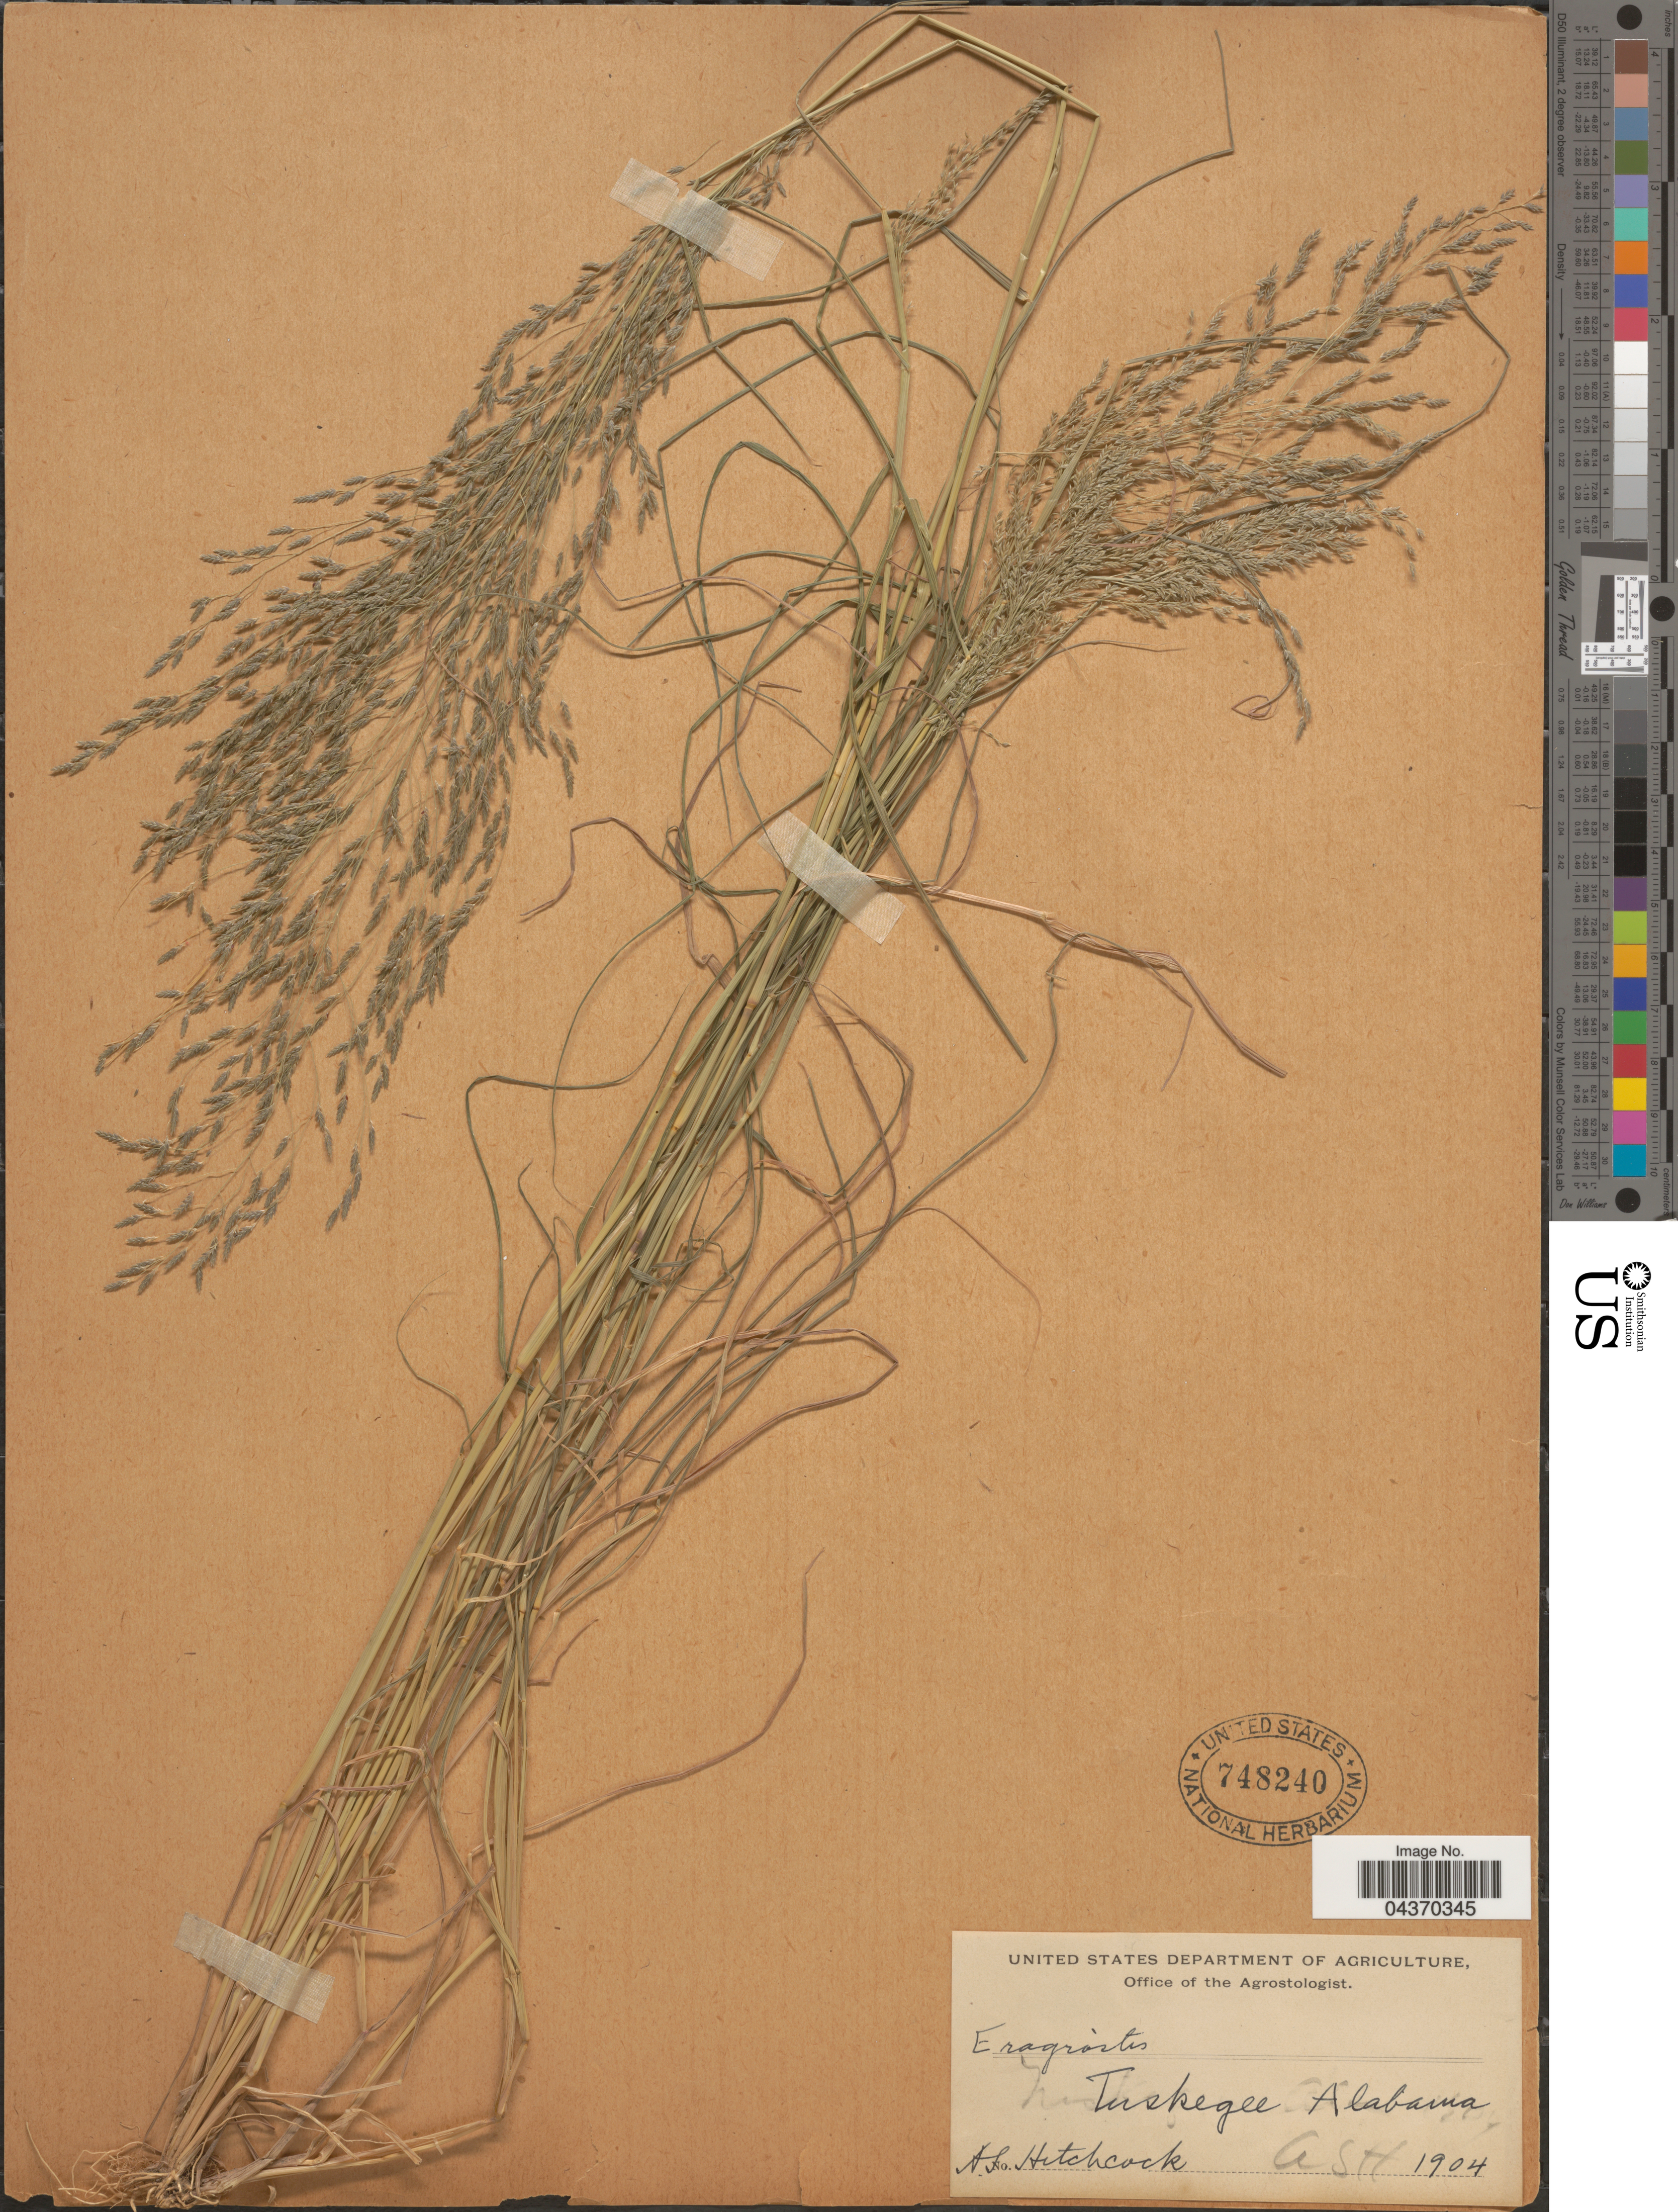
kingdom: Plantae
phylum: Tracheophyta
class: Liliopsida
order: Poales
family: Poaceae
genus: Eragrostis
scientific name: Eragrostis pectinacea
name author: (Michx.) Nees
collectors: A. S. Hitchcock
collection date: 1904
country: United States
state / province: Alabama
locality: Tuskegee.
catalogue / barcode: US 748240